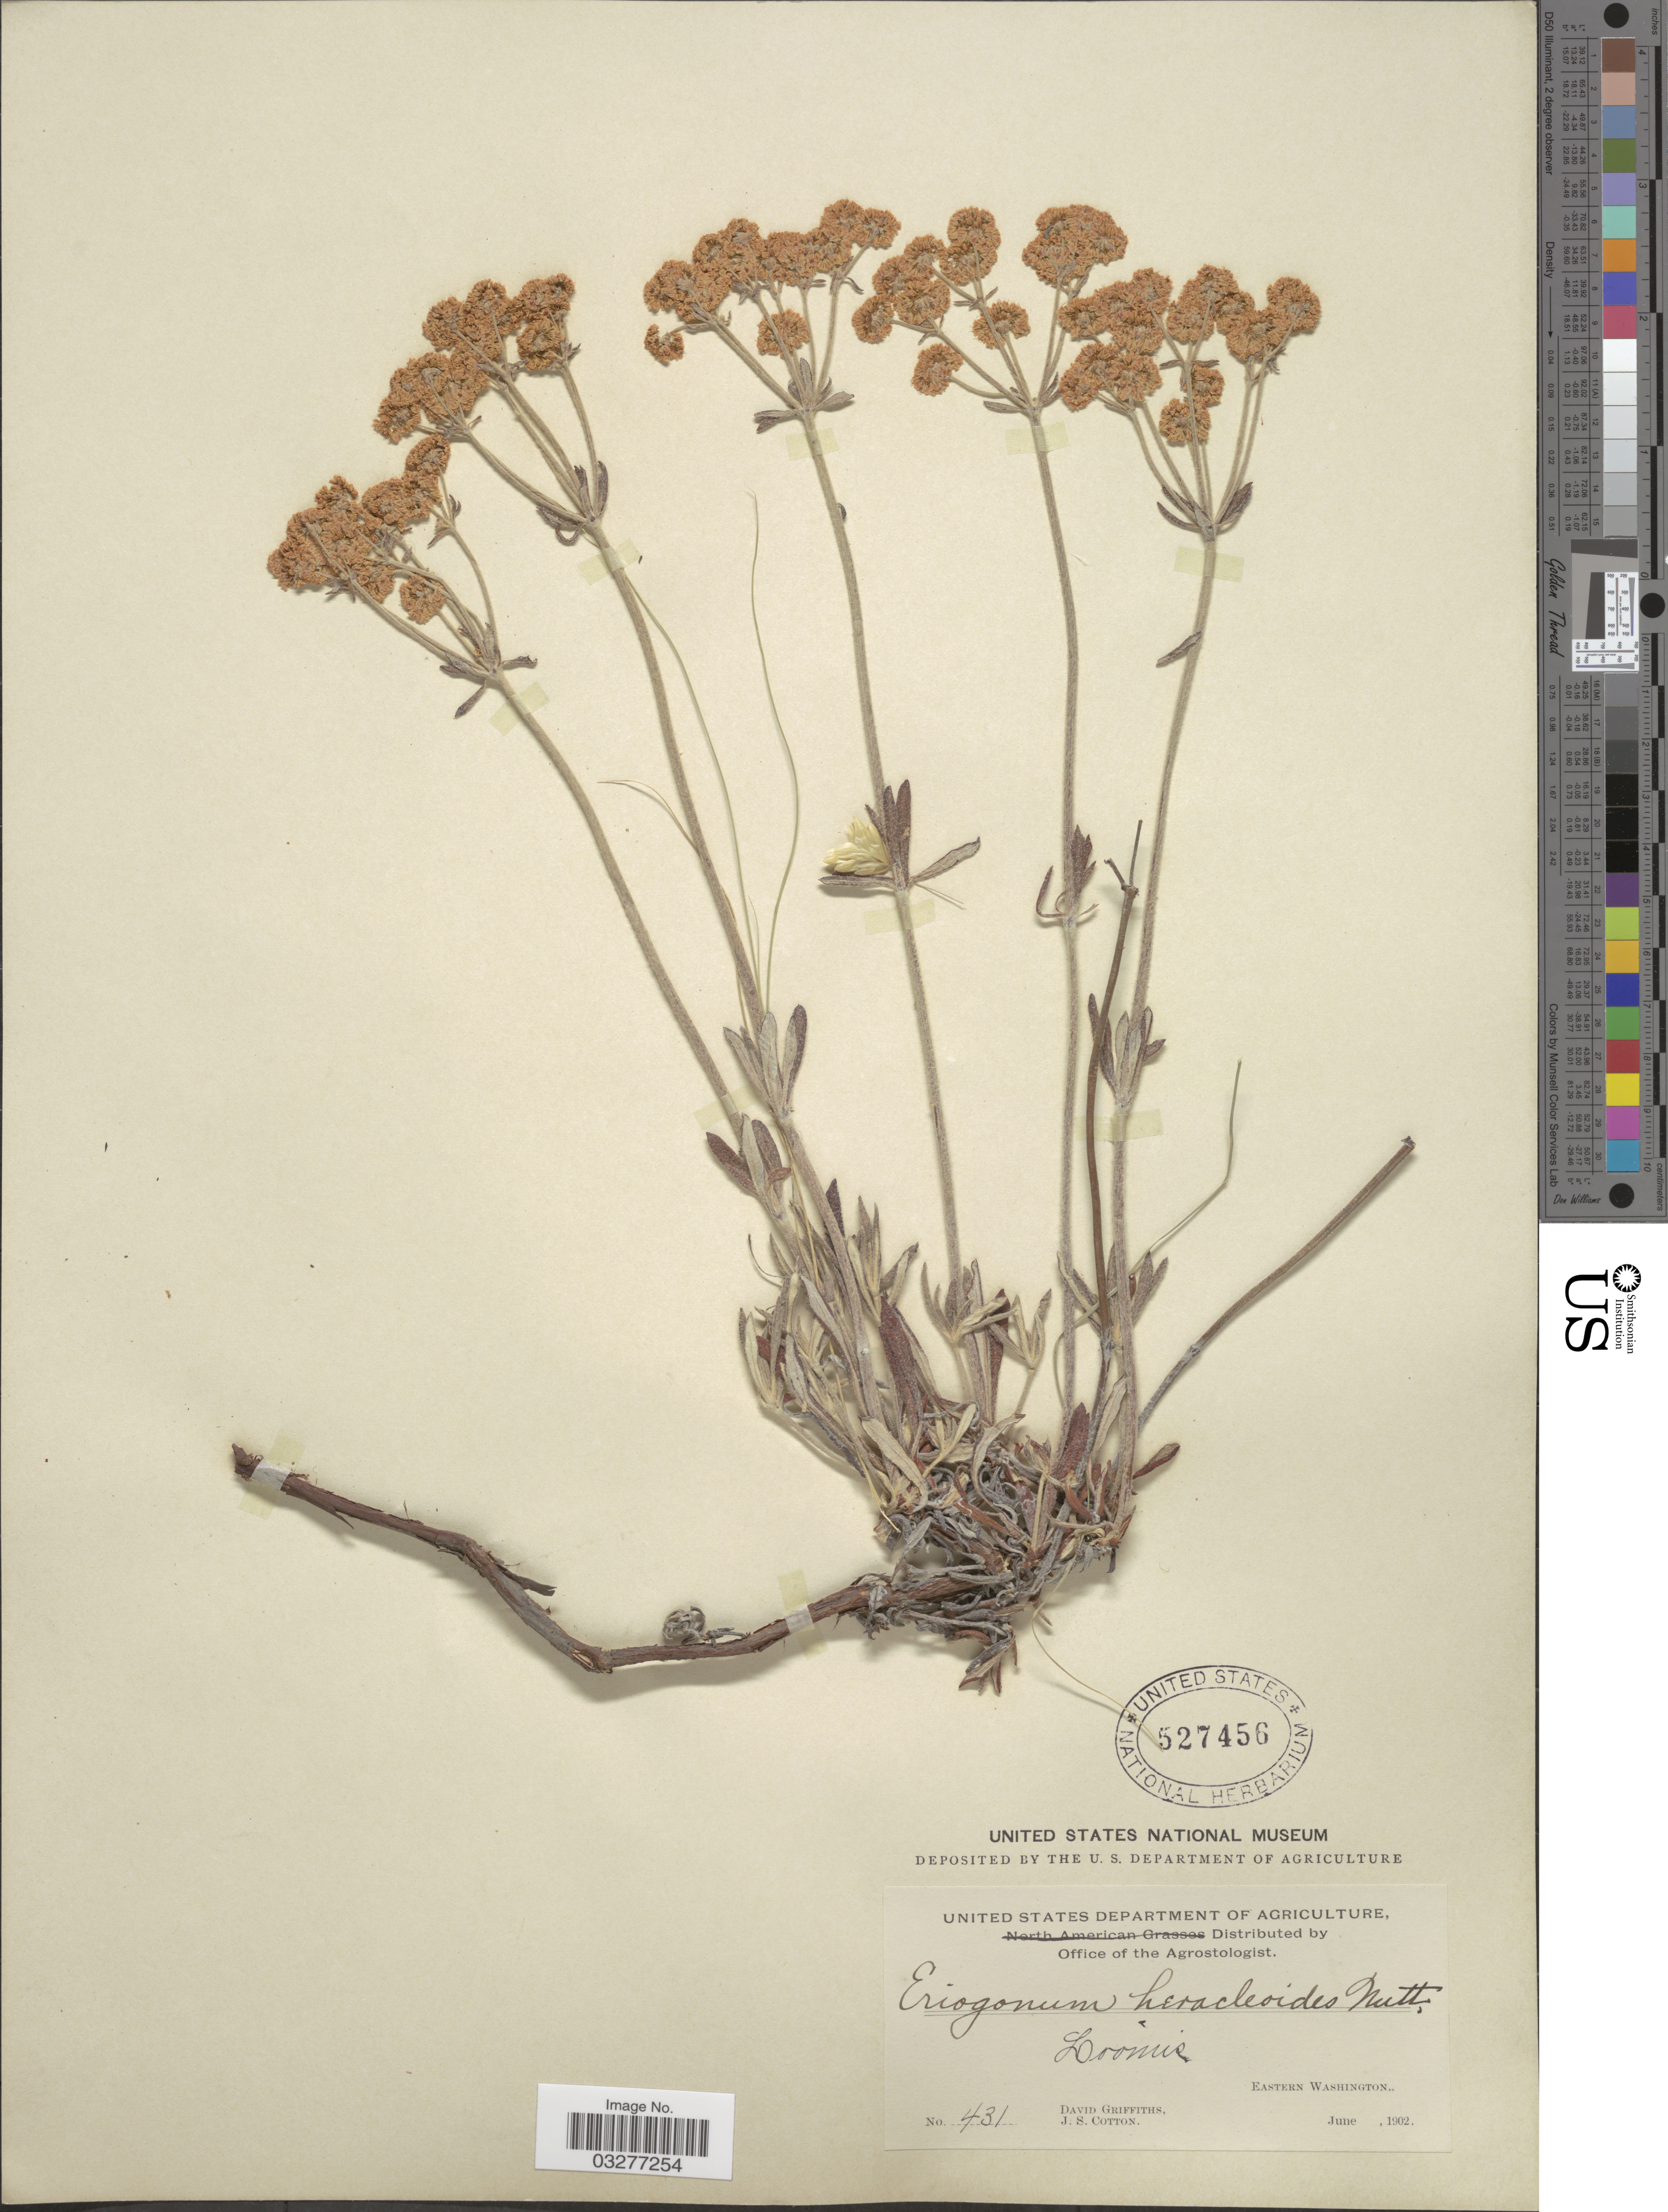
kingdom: Plantae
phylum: Tracheophyta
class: Magnoliopsida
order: Caryophyllales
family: Polygonaceae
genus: Eriogonum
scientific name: Eriogonum heracleoides var. angustifolium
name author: (Nutt.) Torr. & A. Gray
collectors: D. Griffiths & J. S. Cotton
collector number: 431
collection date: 1902-06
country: United States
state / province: Washington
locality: Loomis. Eastern Washington.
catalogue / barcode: US 527456